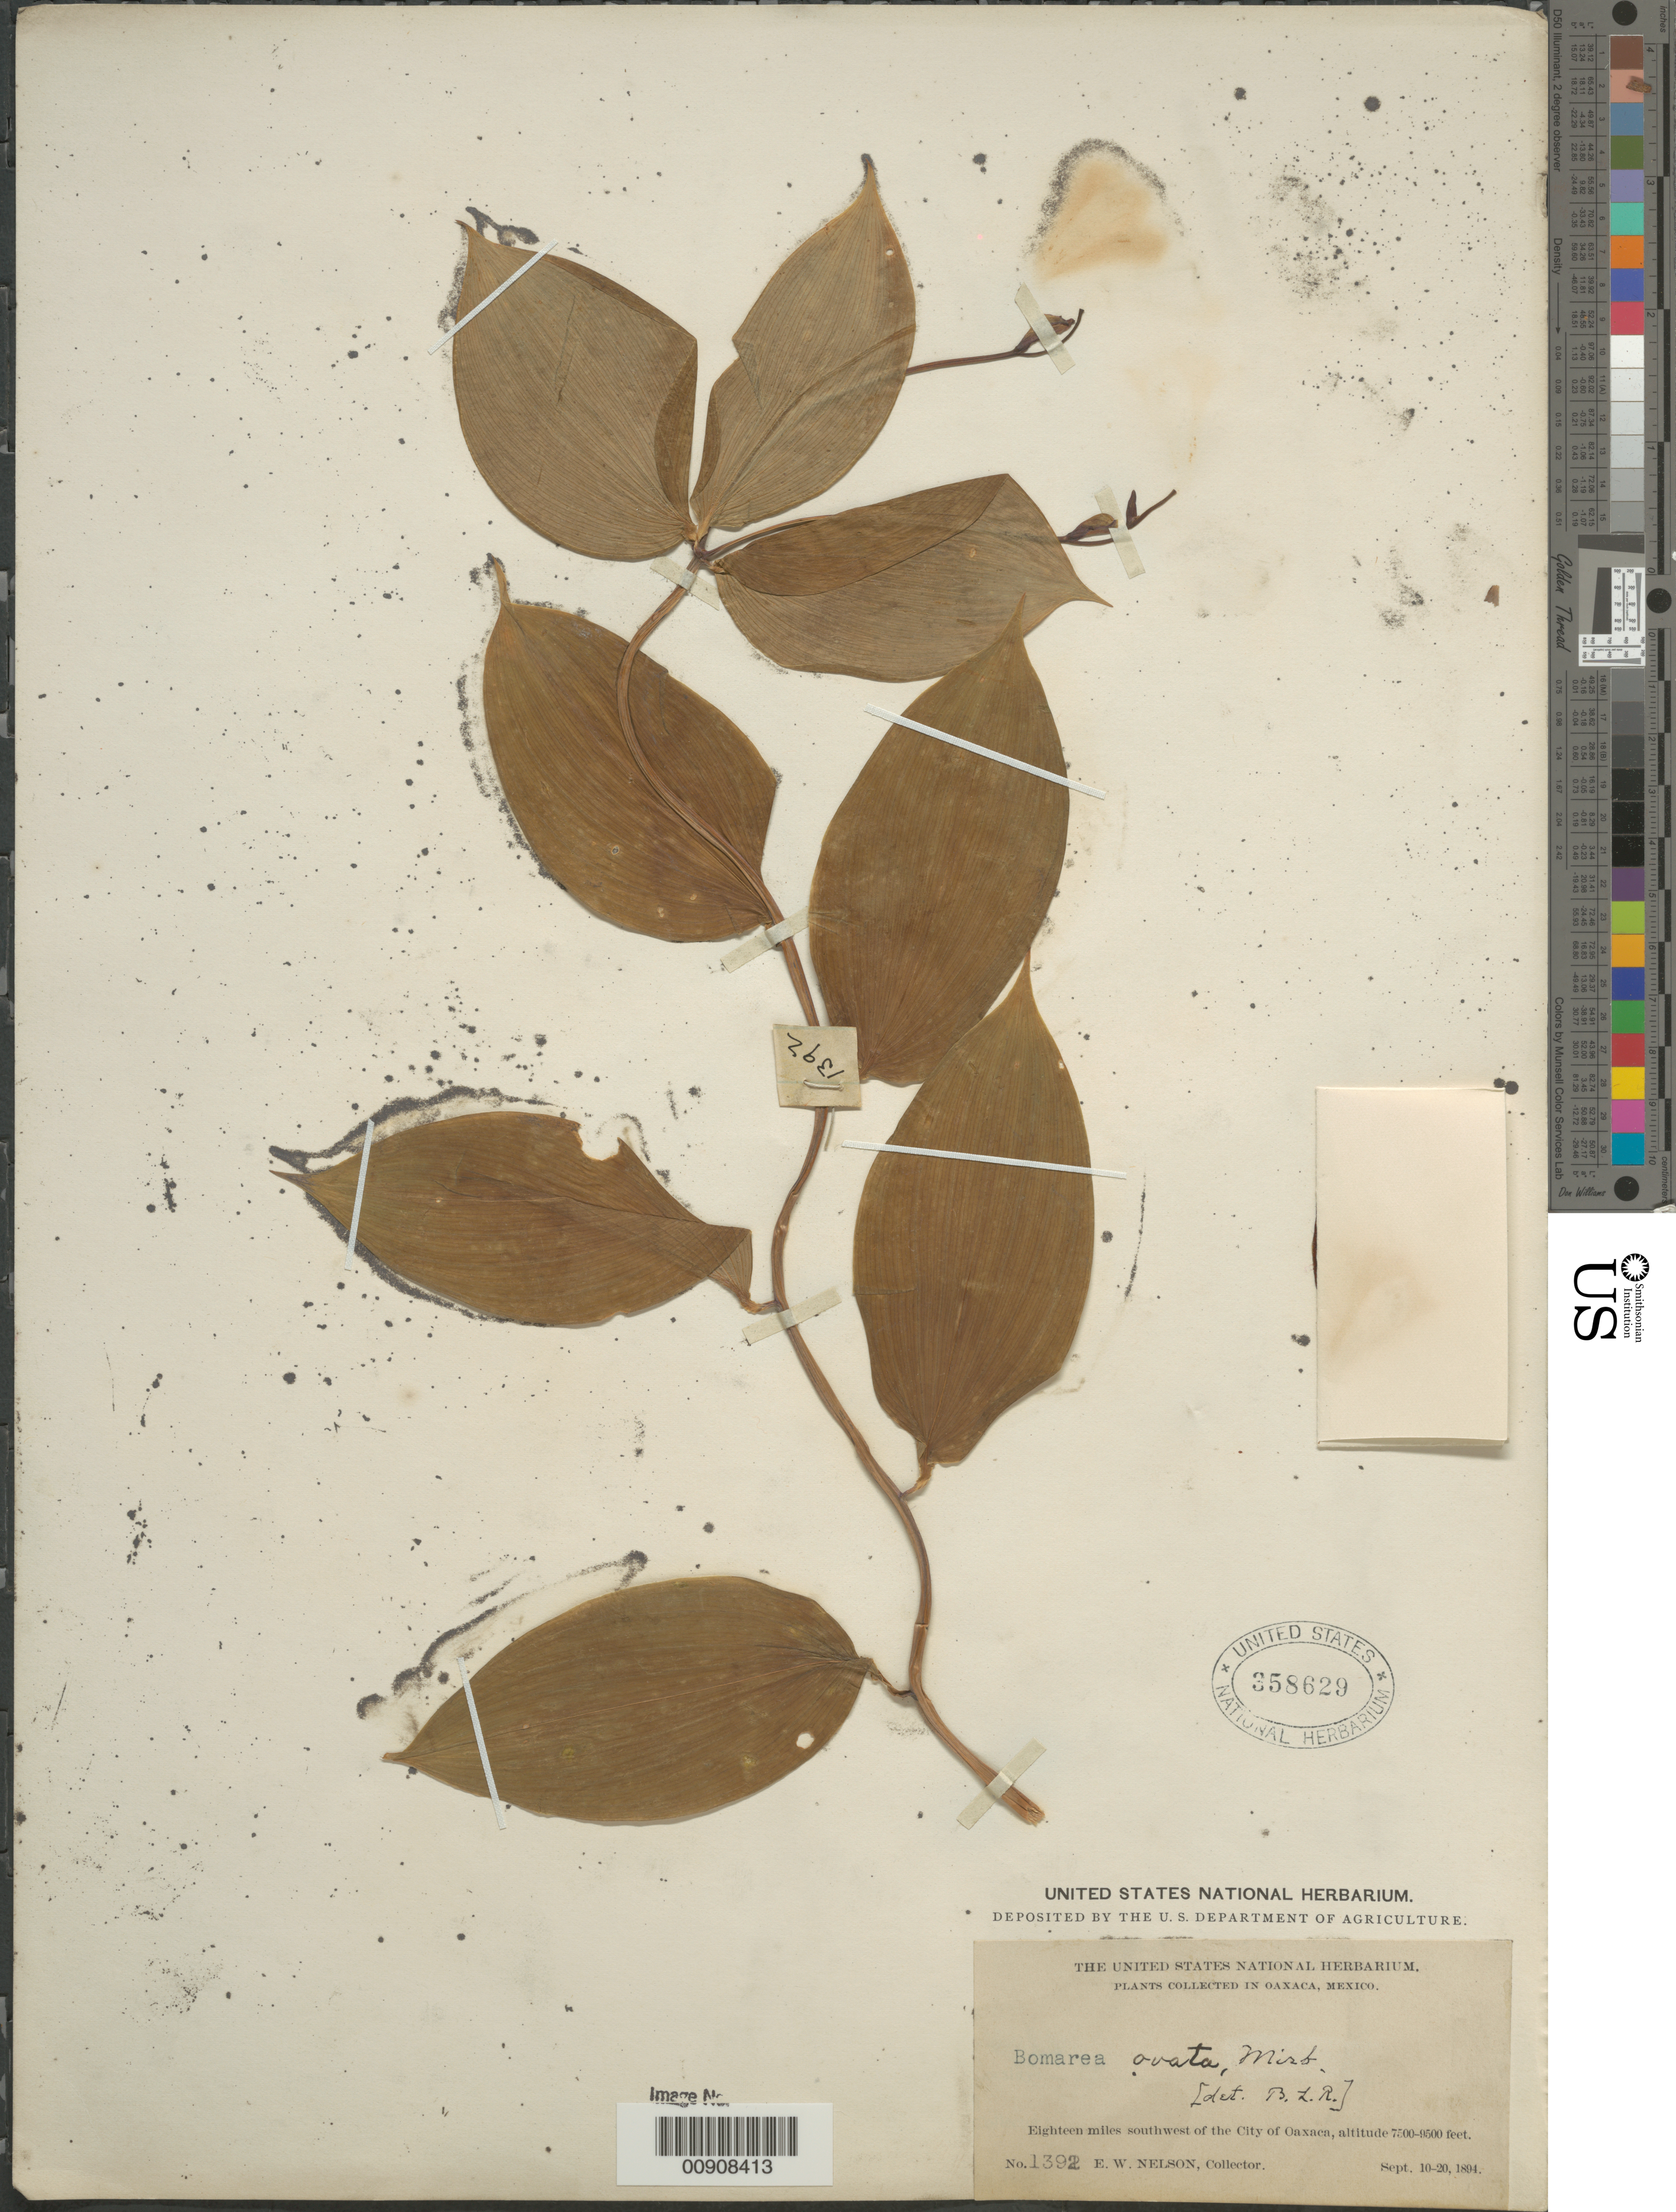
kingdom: Plantae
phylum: Tracheophyta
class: Liliopsida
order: Liliales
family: Alstroemeriaceae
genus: Bomarea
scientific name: Bomarea ovata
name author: (Cav.) Mirb.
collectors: E. W. Nelson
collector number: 1392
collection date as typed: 10 Sep 1894 to 20 Sep 1894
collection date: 1894-09-10/1894-09-20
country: Mexico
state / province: Oaxaca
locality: Eighteen miles southwest of the City of Oaxaca.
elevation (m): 2286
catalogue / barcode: US 358629